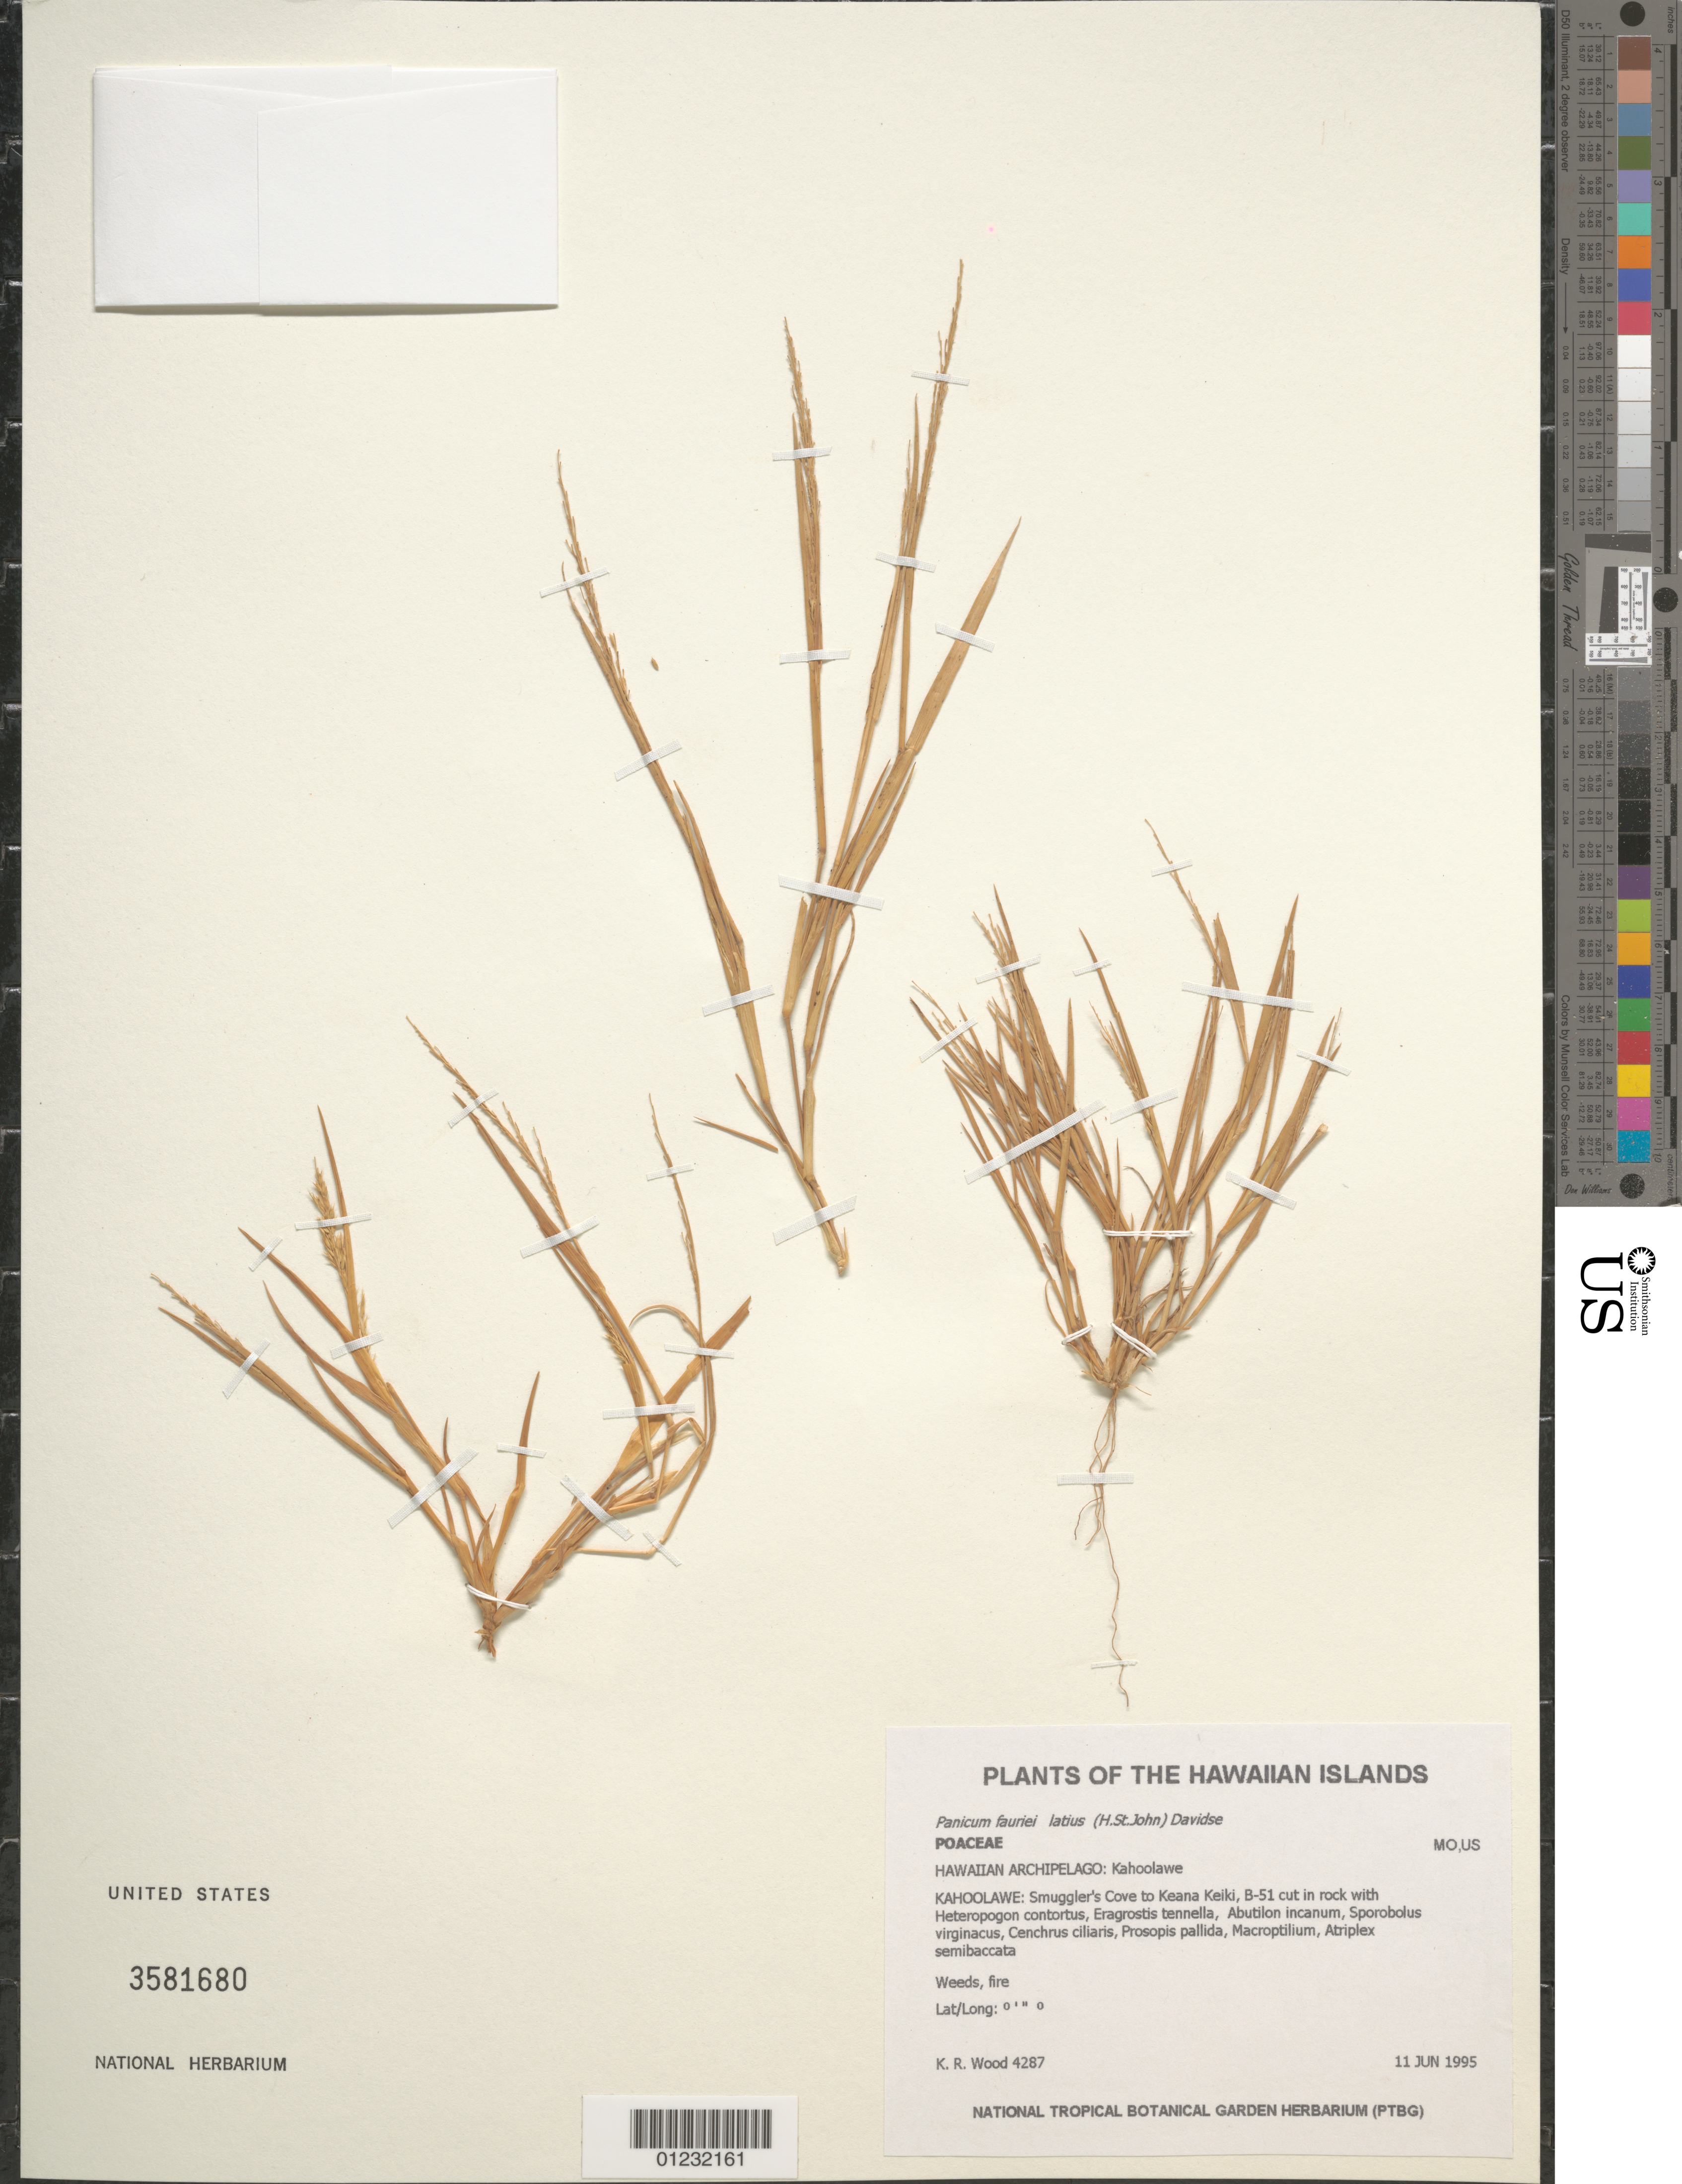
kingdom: Plantae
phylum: Tracheophyta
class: Liliopsida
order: Poales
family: Poaceae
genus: Panicum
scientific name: Panicum fauriei var. latius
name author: (H. St. John) Davidse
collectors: K. R. Wood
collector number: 4287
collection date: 1995-06-11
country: United States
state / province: Hawaii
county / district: Maui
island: Kaho'olawe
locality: Smuggler's Cove to Keana Keiki, B-51 cut in rock.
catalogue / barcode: US 3581680